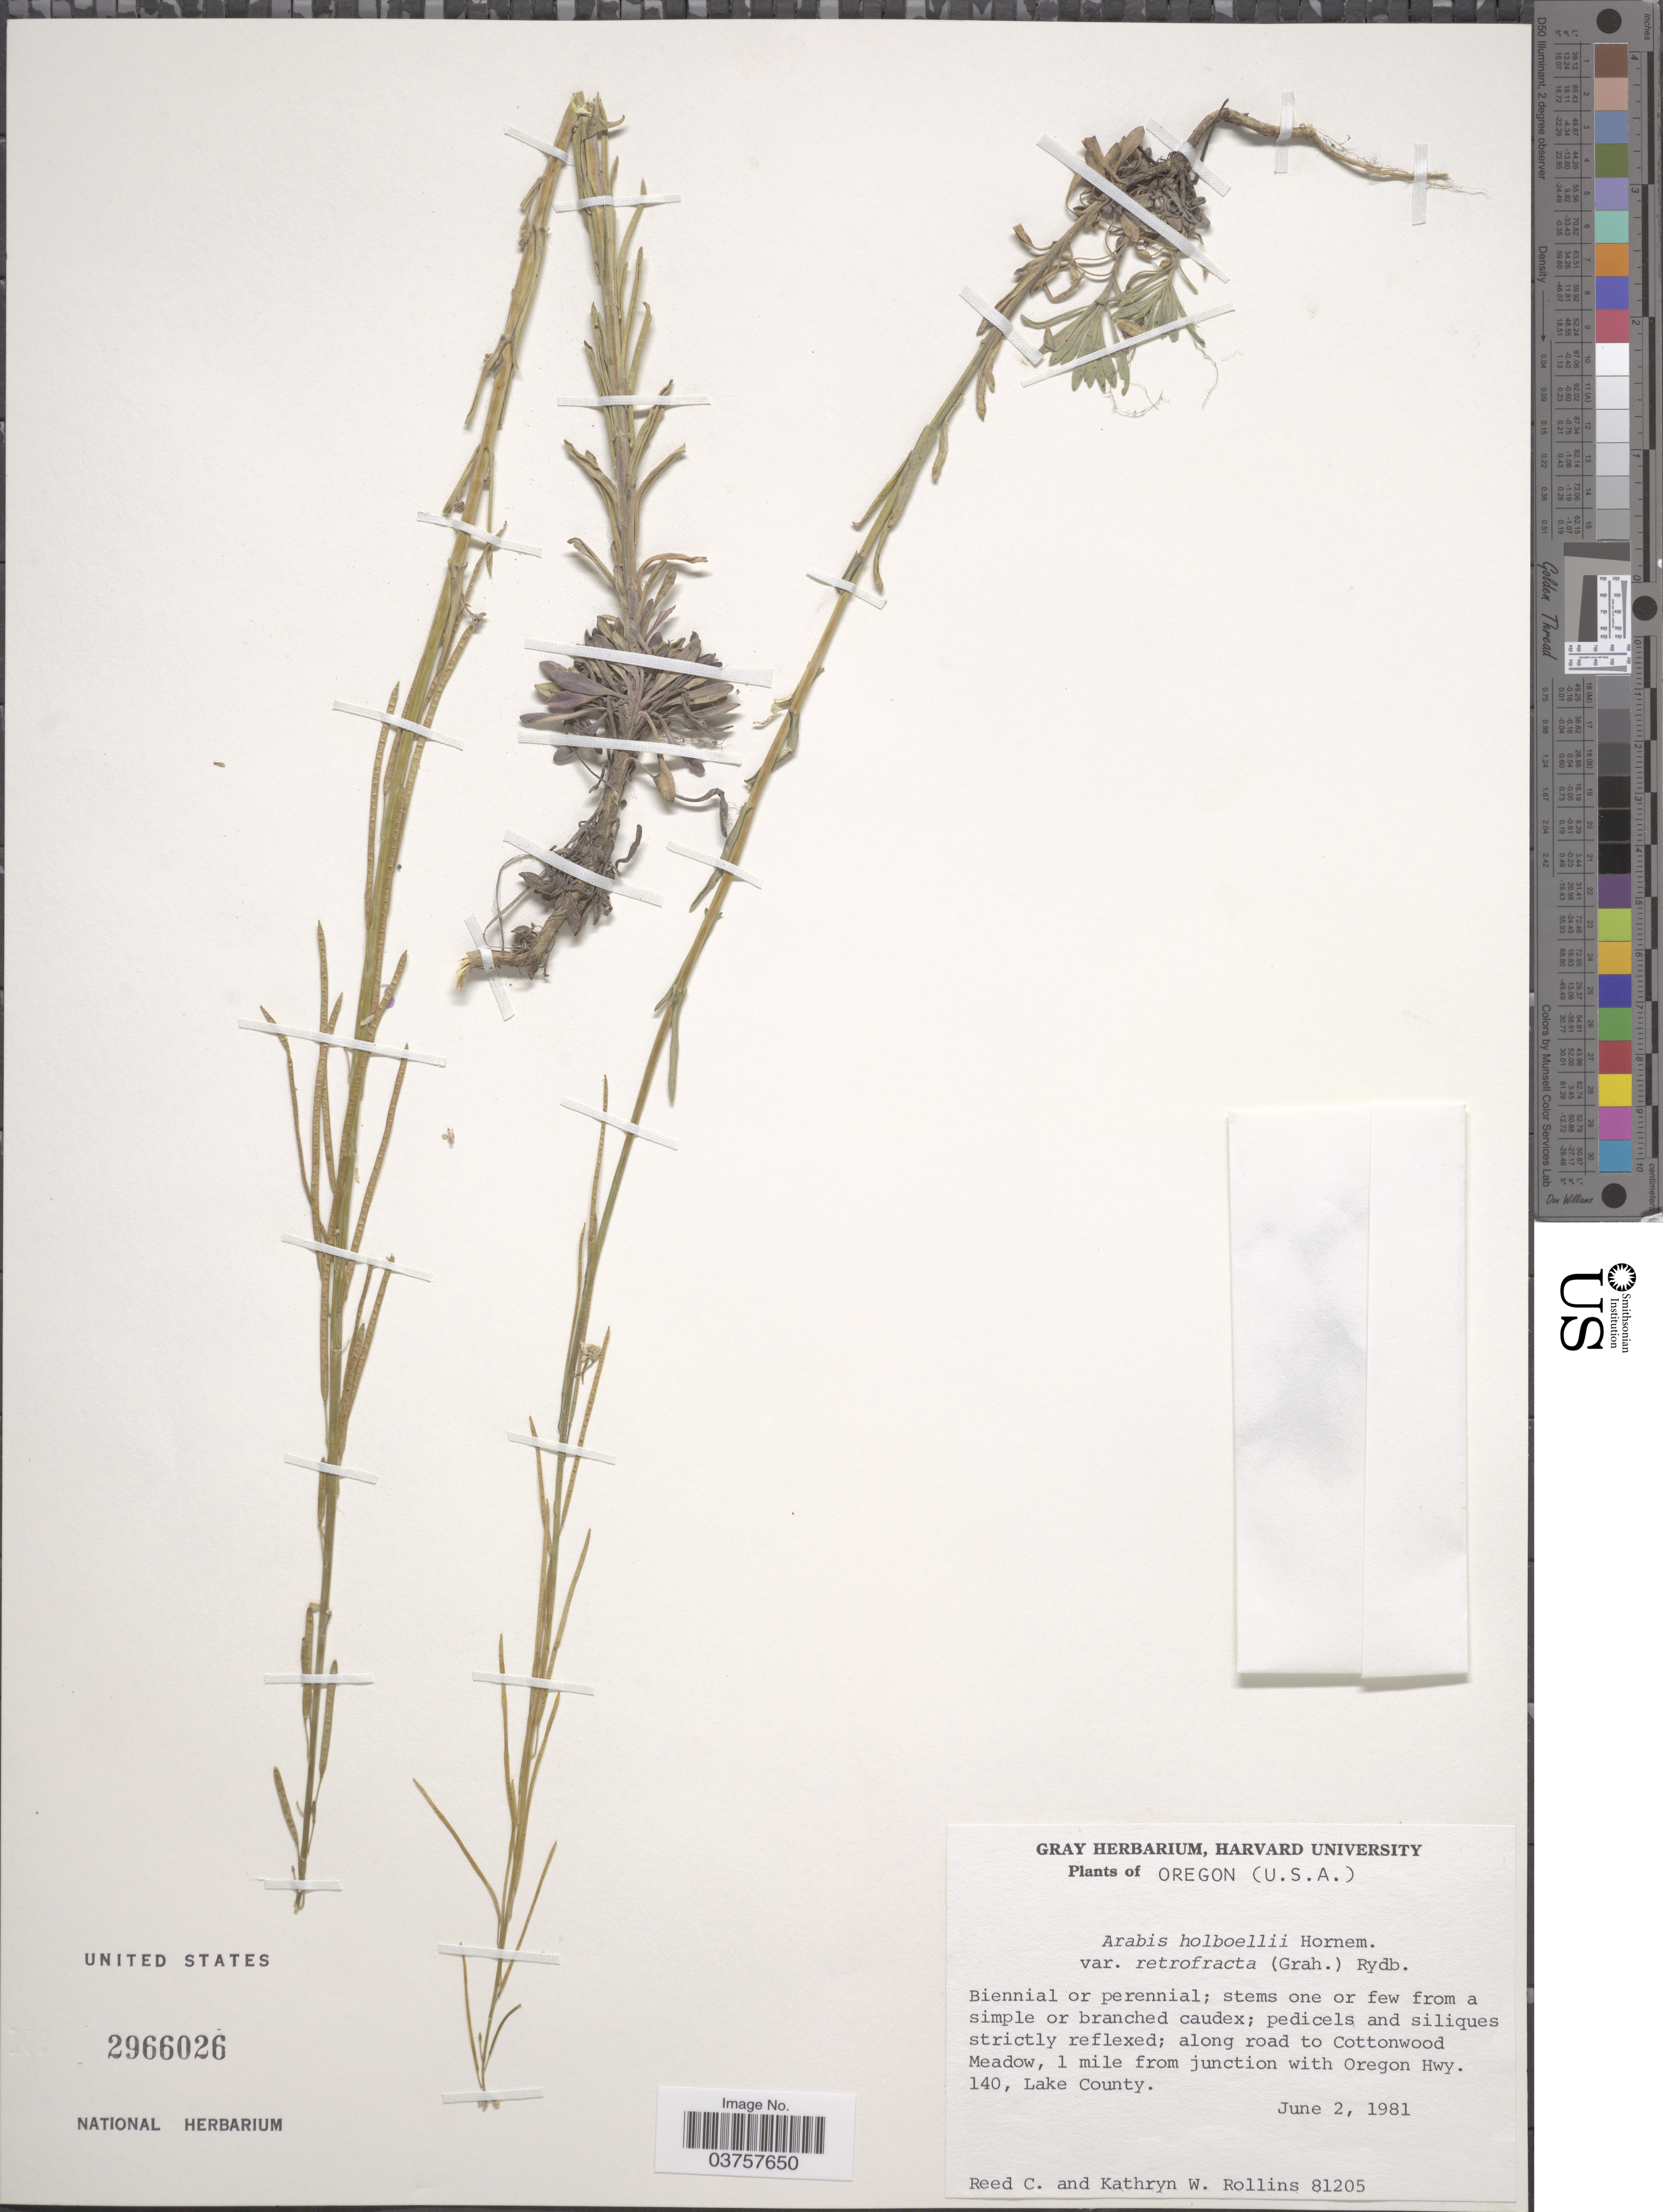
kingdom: Plantae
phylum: Tracheophyta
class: Magnoliopsida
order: Brassicales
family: Brassicaceae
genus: Arabis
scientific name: Arabis holboellii var. retrofracta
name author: Rydb.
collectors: R. C. Rollins & K. W. Rollins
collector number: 81205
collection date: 1981-06-02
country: United States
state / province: Oregon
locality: Along road to Cottonwood Meadow, 1 mile from junction with Oregon Hwy. 140, Lake County.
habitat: along road to meadow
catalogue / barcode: US 2966026